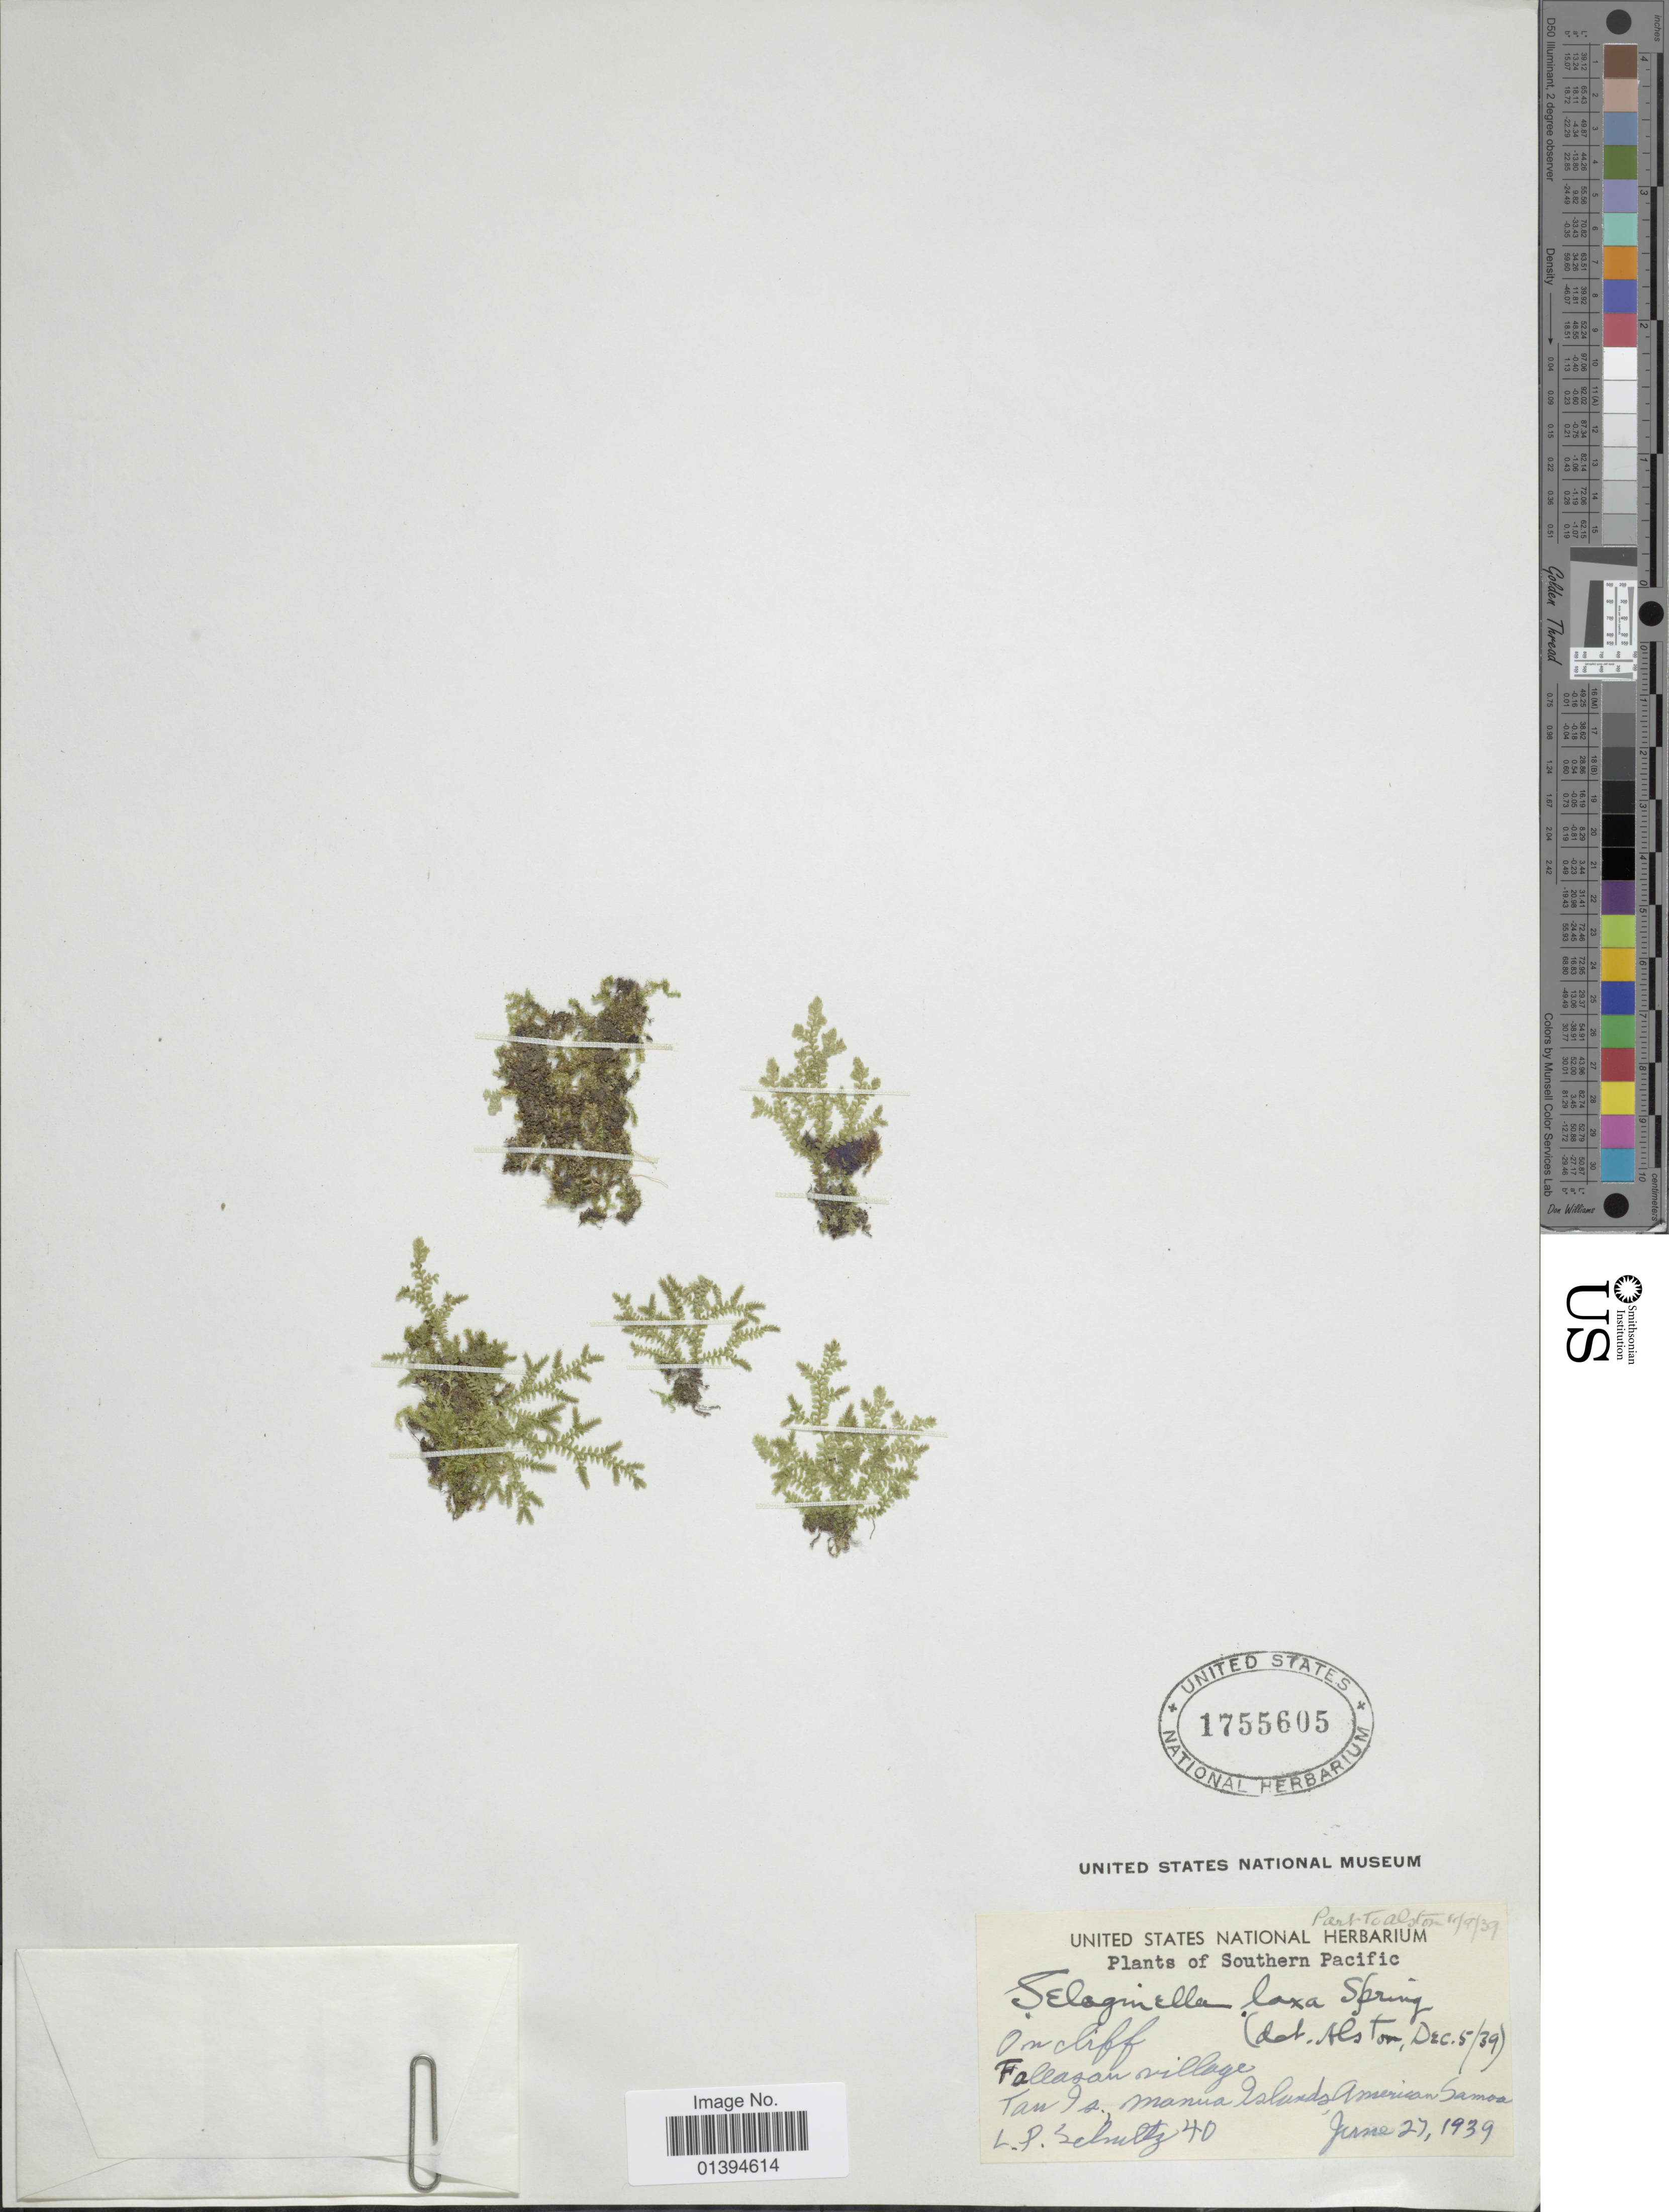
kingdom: Plantae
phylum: Tracheophyta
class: Lycopodiopsida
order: Selaginellales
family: Selaginellaceae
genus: Selaginella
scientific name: Selaginella laxa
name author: Spring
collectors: L. P. Schultz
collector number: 40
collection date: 1939-06-27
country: American Samoa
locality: Southern Pacific, Faleasan village, Tan Is., Manua Islands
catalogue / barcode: US 1755605